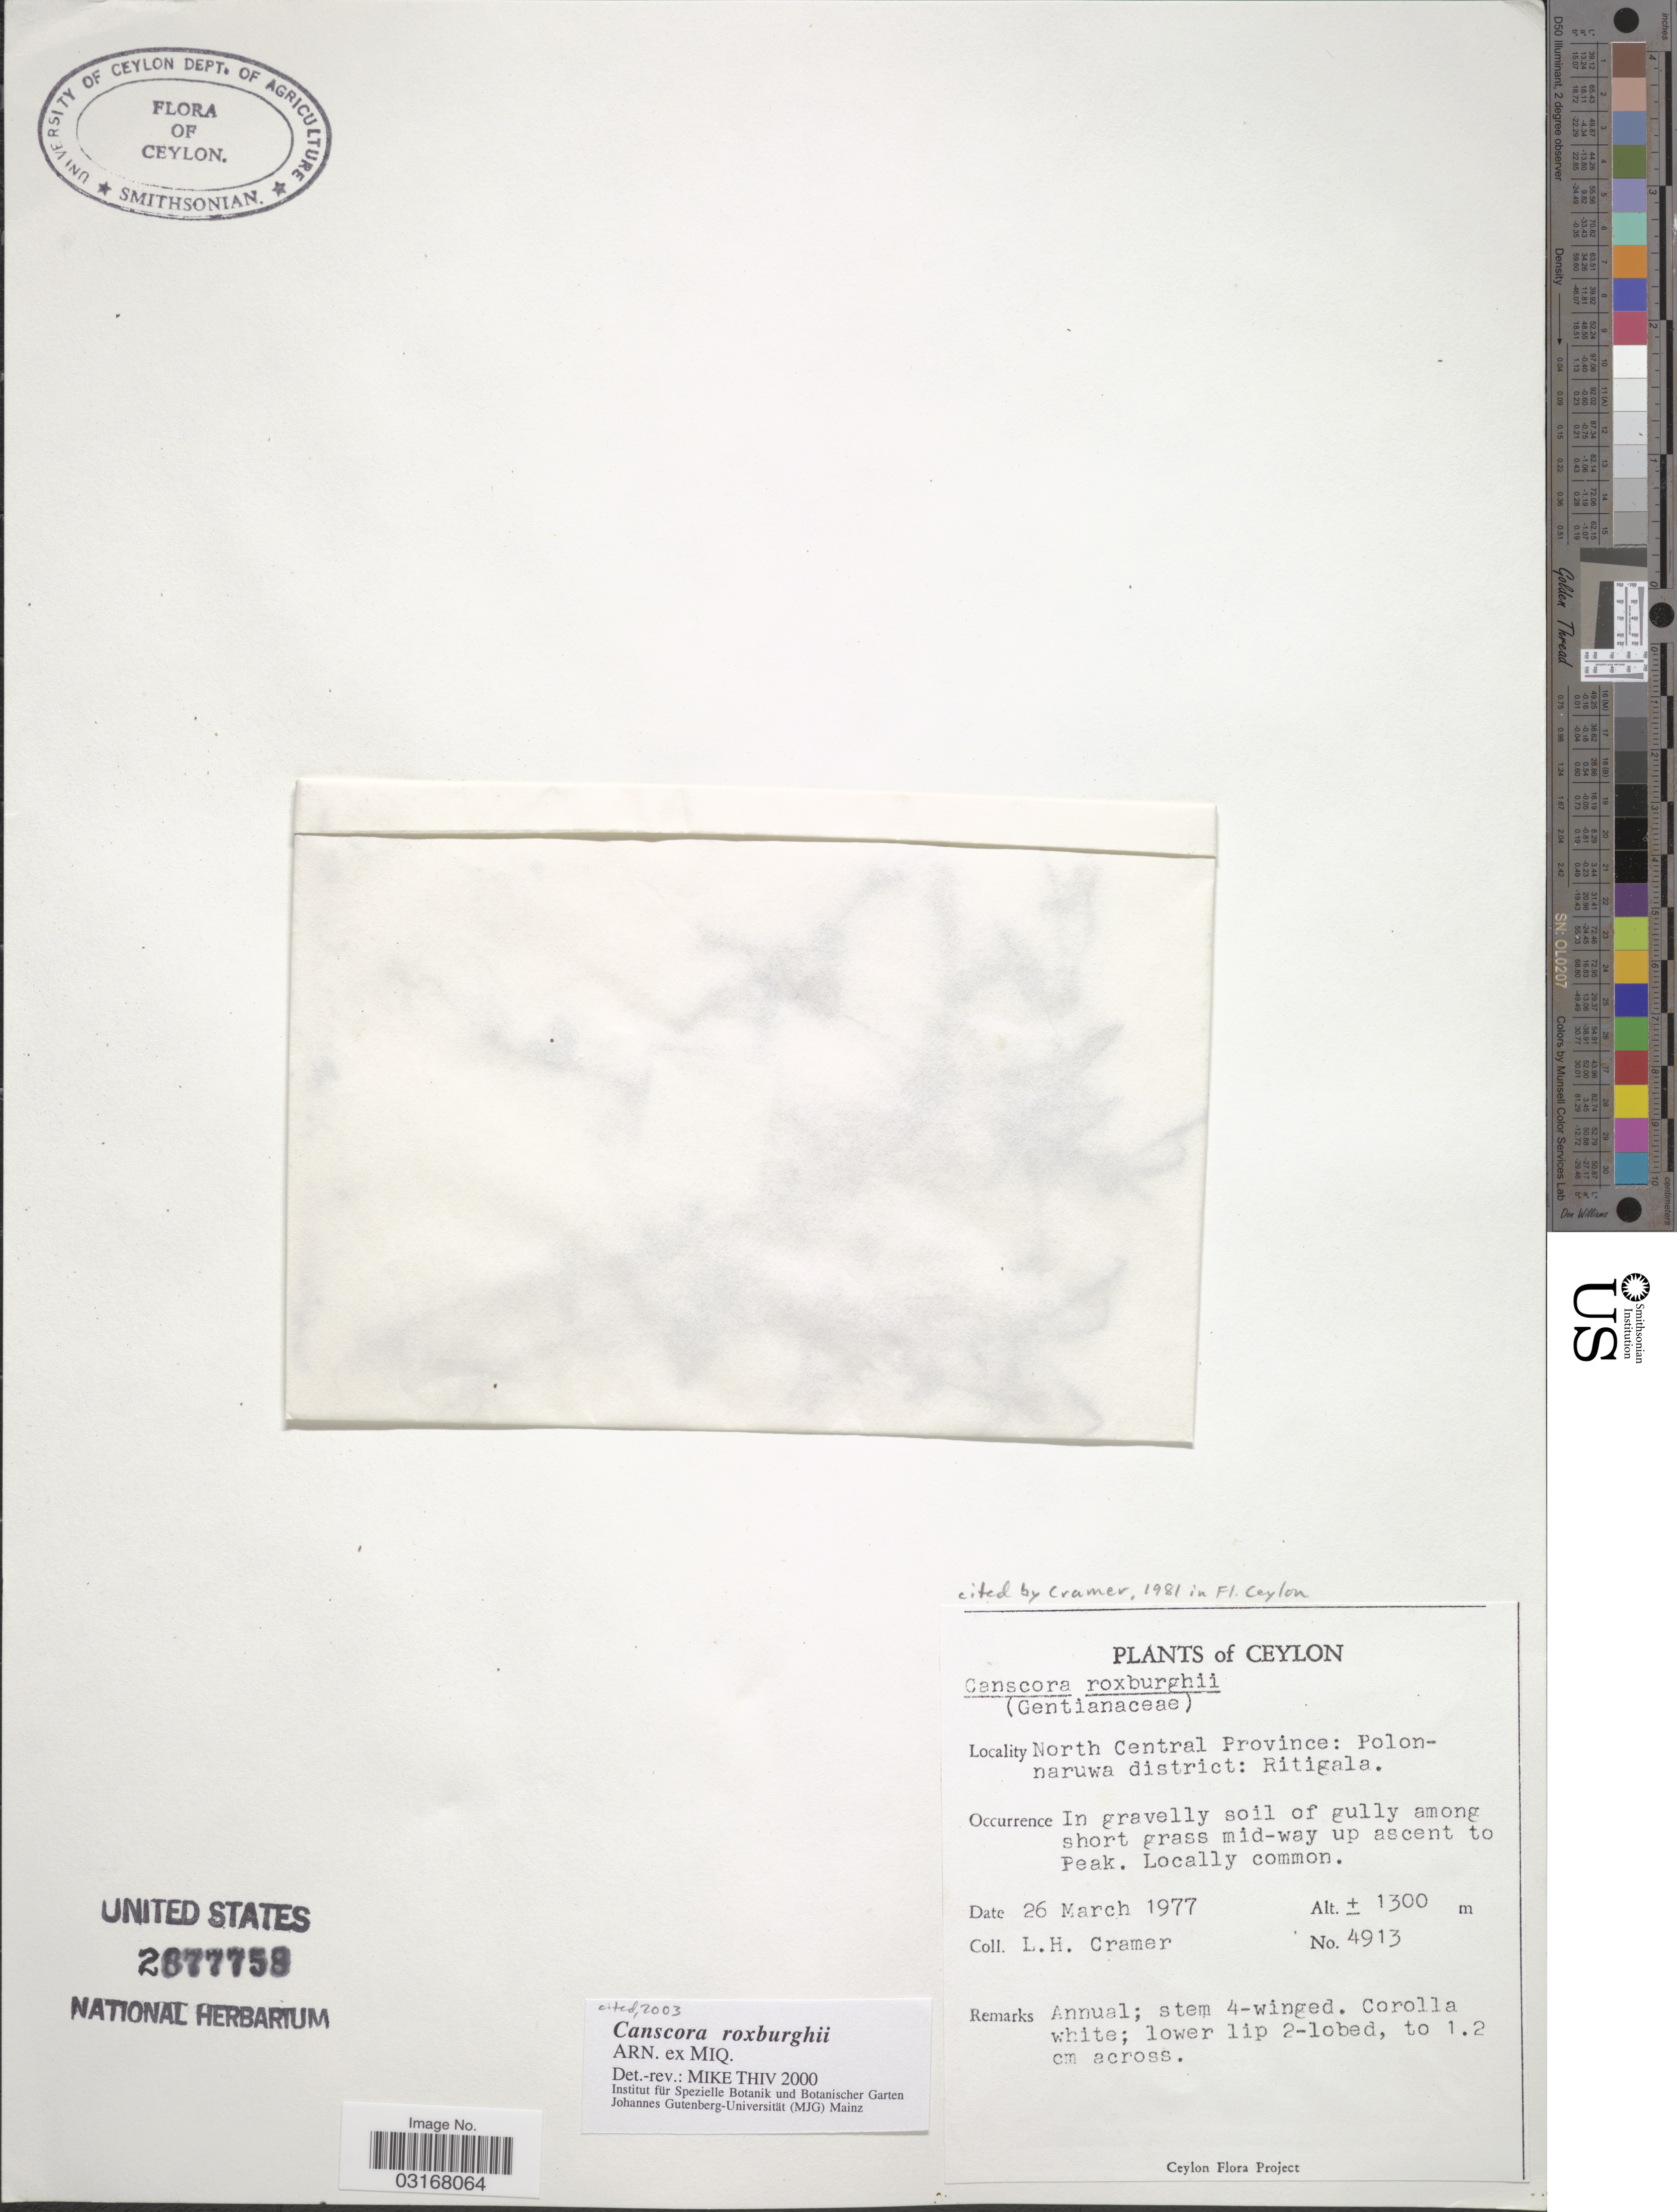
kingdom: Plantae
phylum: Tracheophyta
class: Magnoliopsida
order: Gentianales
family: Gentianaceae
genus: Canscora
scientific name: Canscora roxburghii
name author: Arn. ex Miq.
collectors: L. H. Cramer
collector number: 4913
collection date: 1977-03-26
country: Sri Lanka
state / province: North Central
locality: Ceylon. Polonnaruwa district; Ritigala.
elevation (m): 1300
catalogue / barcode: US 2877758